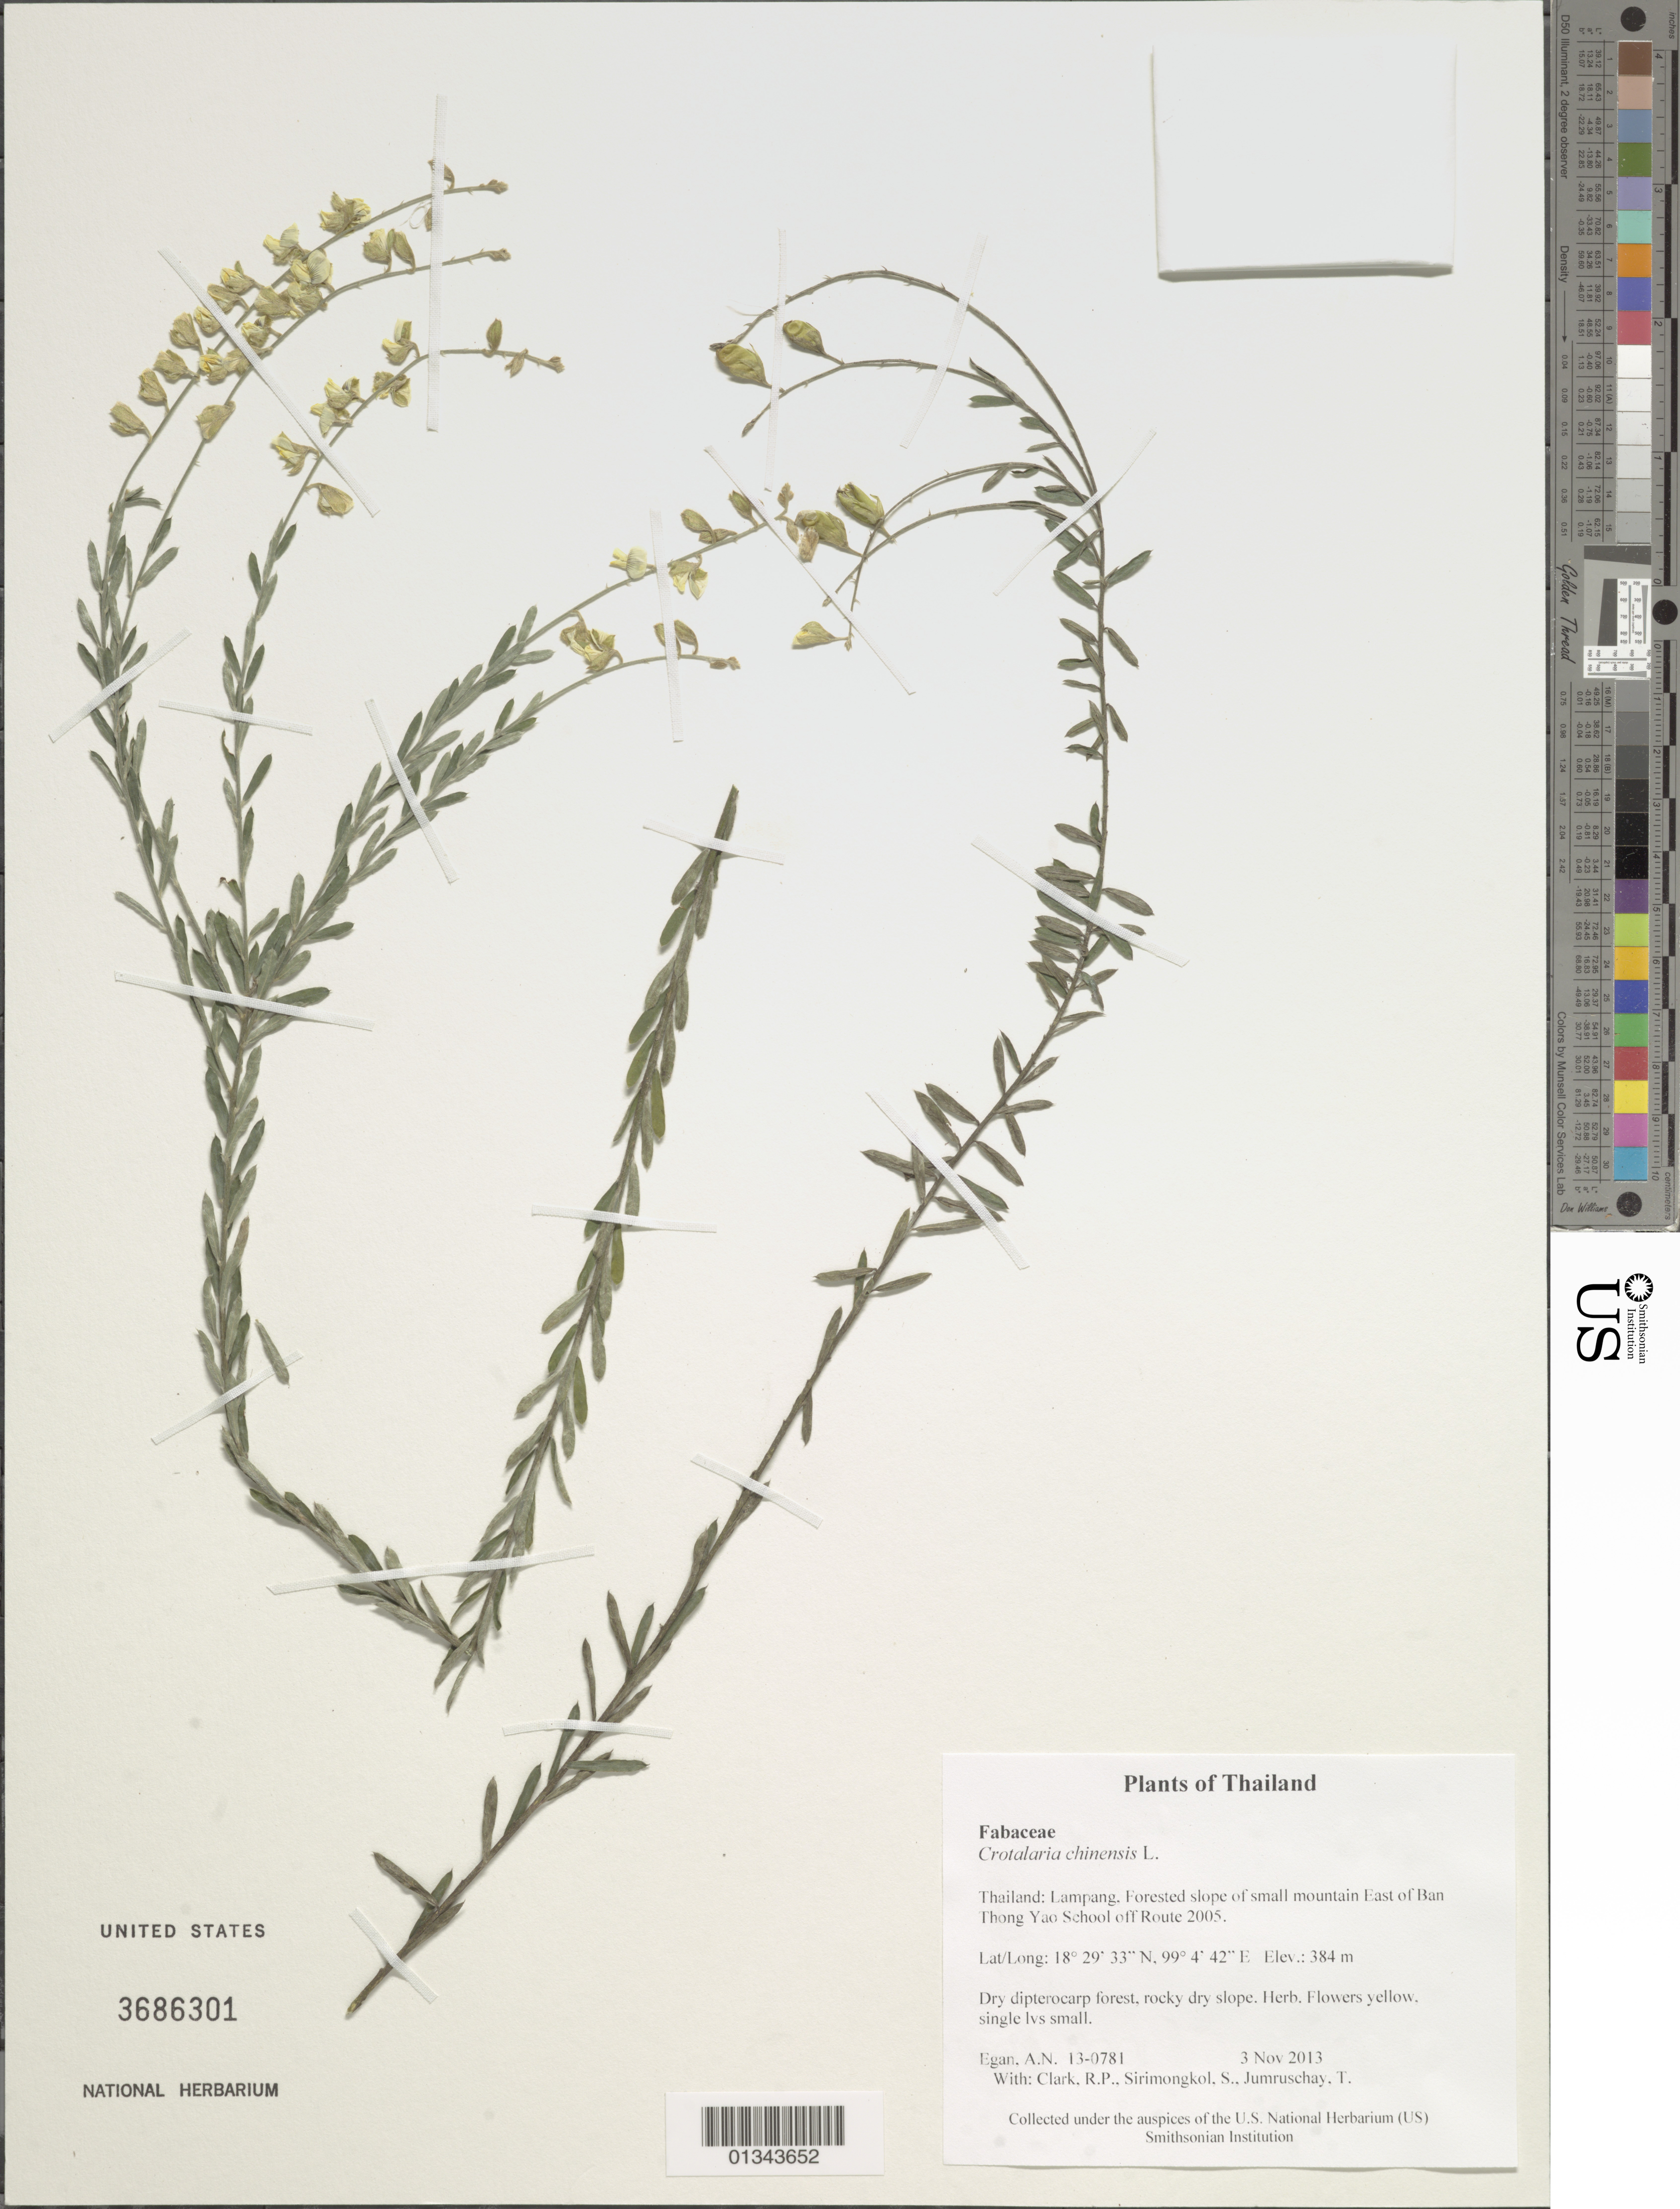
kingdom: Plantae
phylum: Tracheophyta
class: Magnoliopsida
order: Fabales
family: Fabaceae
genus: Crotalaria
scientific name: Crotalaria chinensis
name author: L.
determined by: Egan, Ashley N., (US), Smithsonian Institution - National Museum of Natural History (UNITED STATES)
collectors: A. N. Egan, R. P. Clark, S. Sirimongkol & T. Jumruschay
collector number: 13-0781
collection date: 2013-11-03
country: Thailand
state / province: Lampang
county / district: Mueang Lampang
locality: Forested slope of small mountain East of Ban Thong Yao School off Route 2005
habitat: Dry dipterocarp forest, rocky dry slope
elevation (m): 384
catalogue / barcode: US 3686301